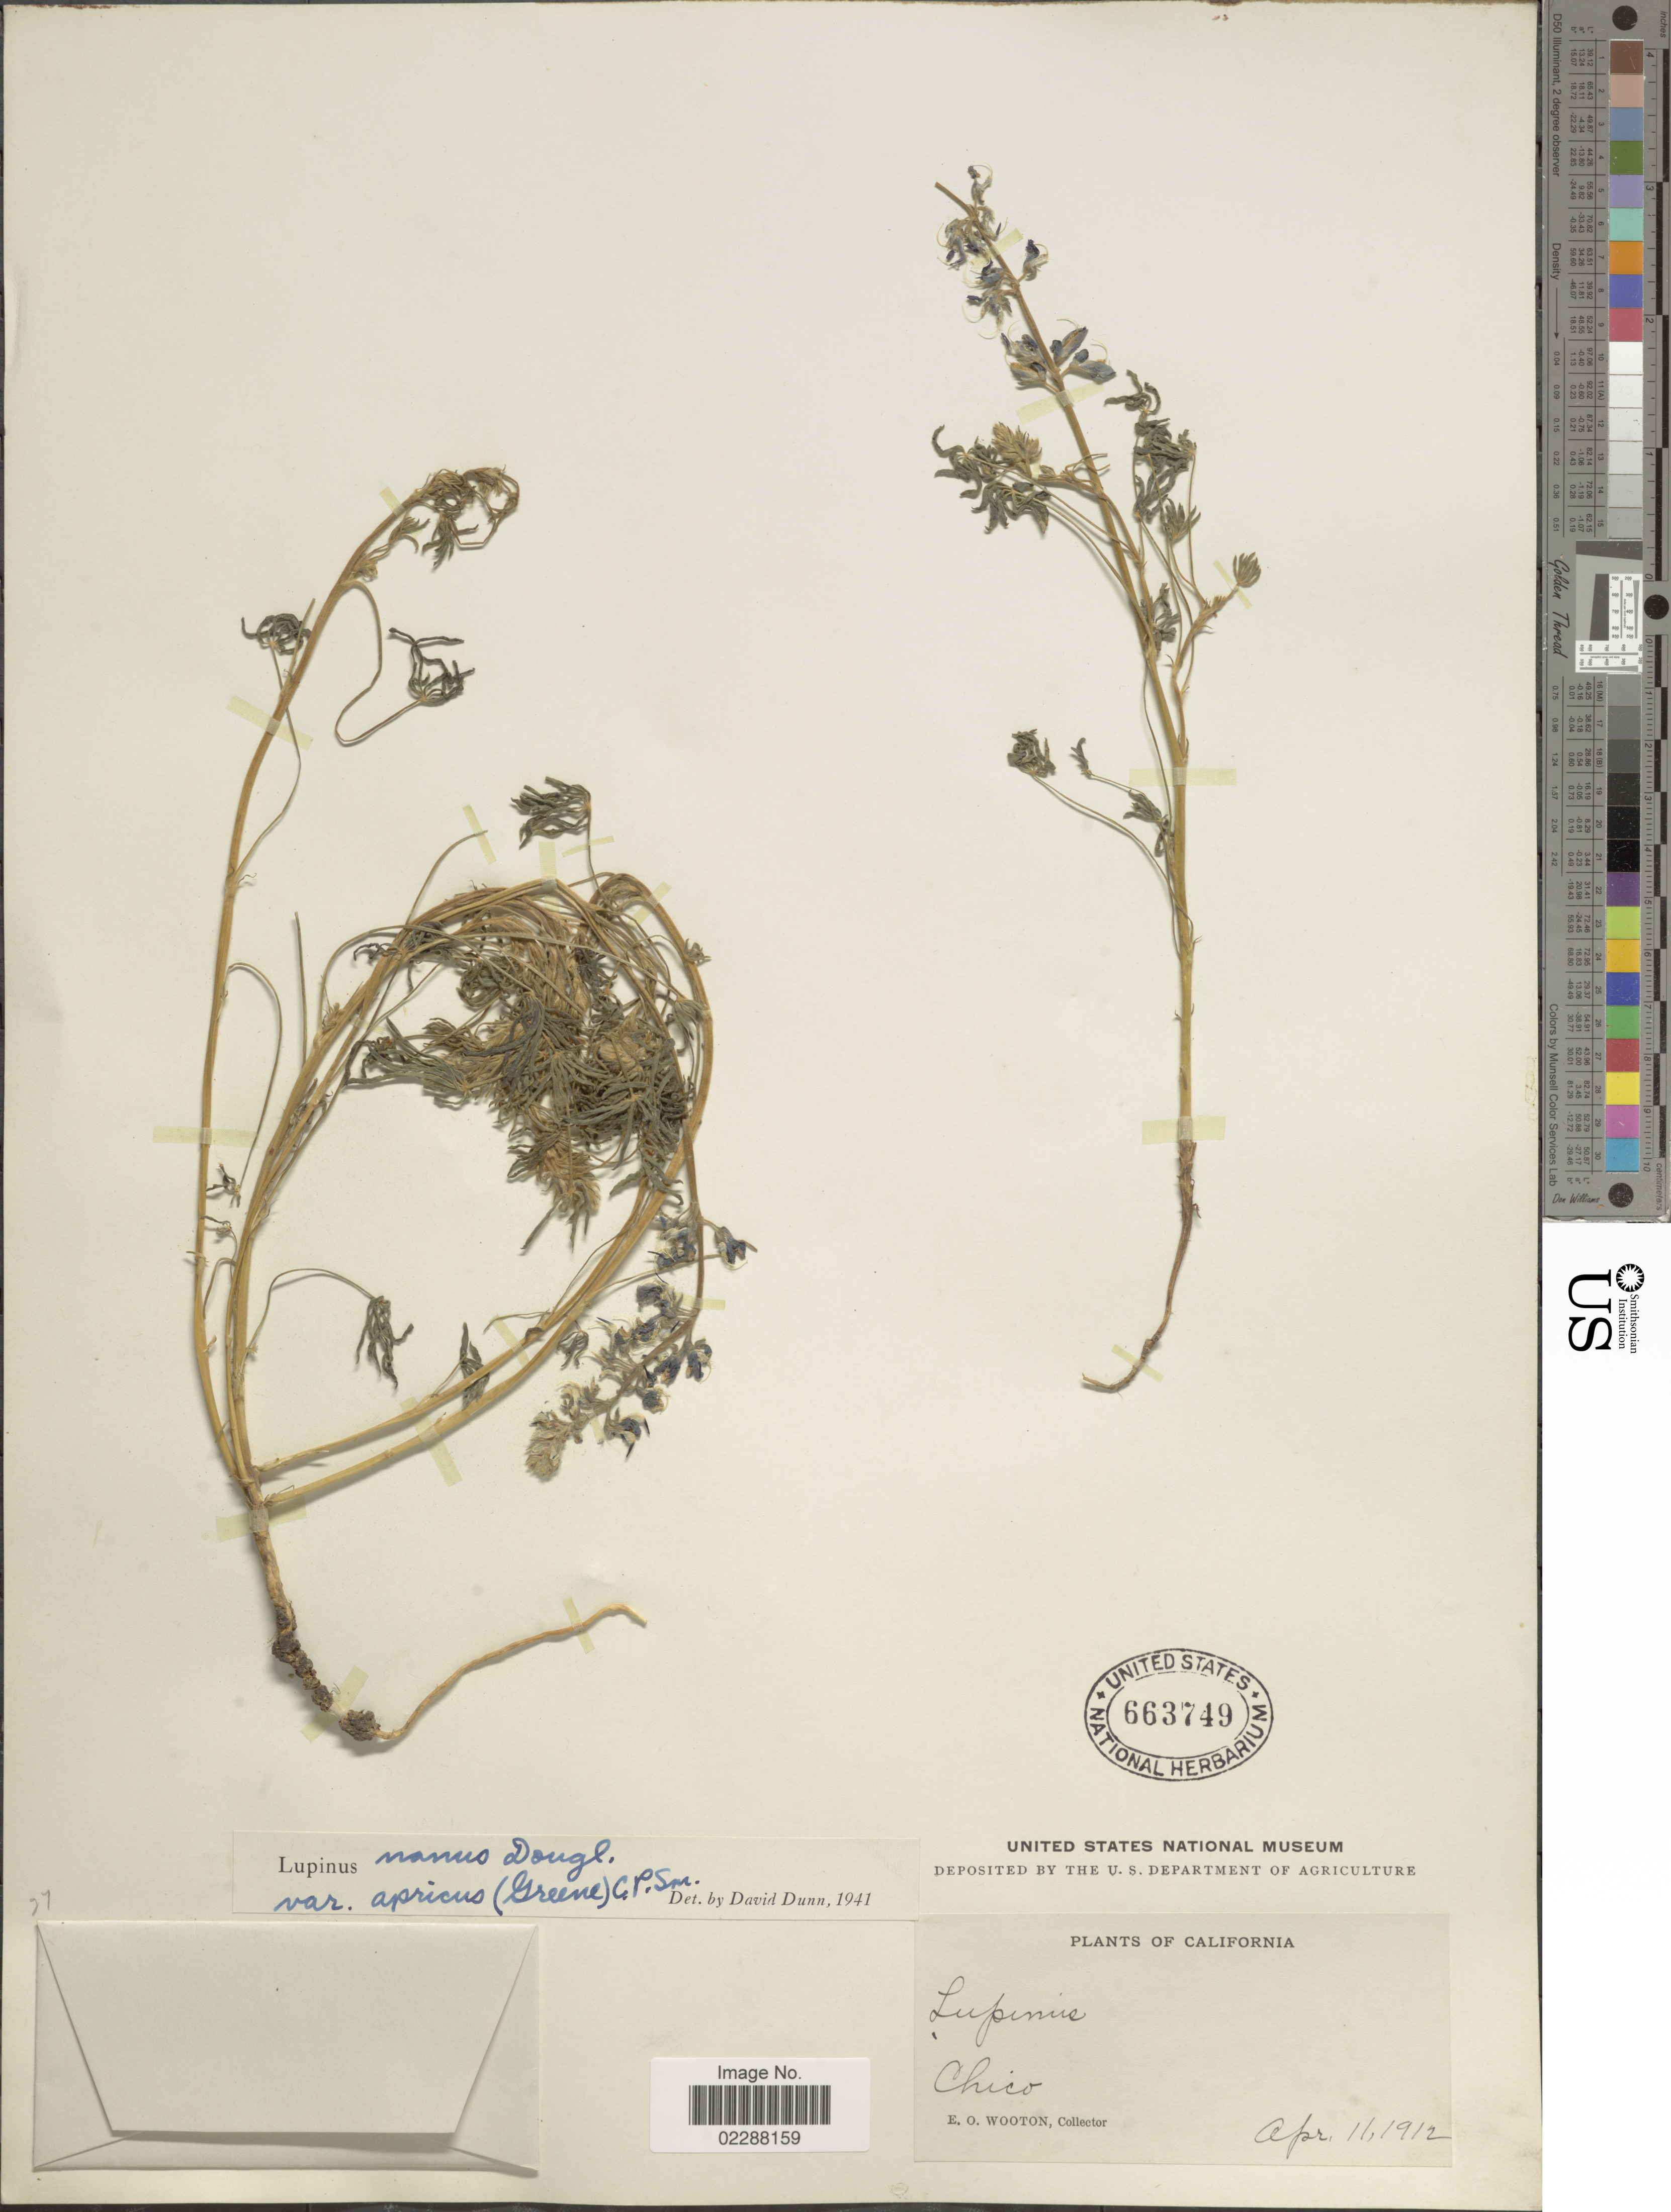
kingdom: Plantae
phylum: Tracheophyta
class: Magnoliopsida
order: Fabales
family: Fabaceae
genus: Lupinus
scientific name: Lupinus vallicola subsp. apricus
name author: (Greene) D.B. Dunn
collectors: E. O. Wooton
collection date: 1912-04-11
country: United States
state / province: California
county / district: Butte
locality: Chico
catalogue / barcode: US 663749